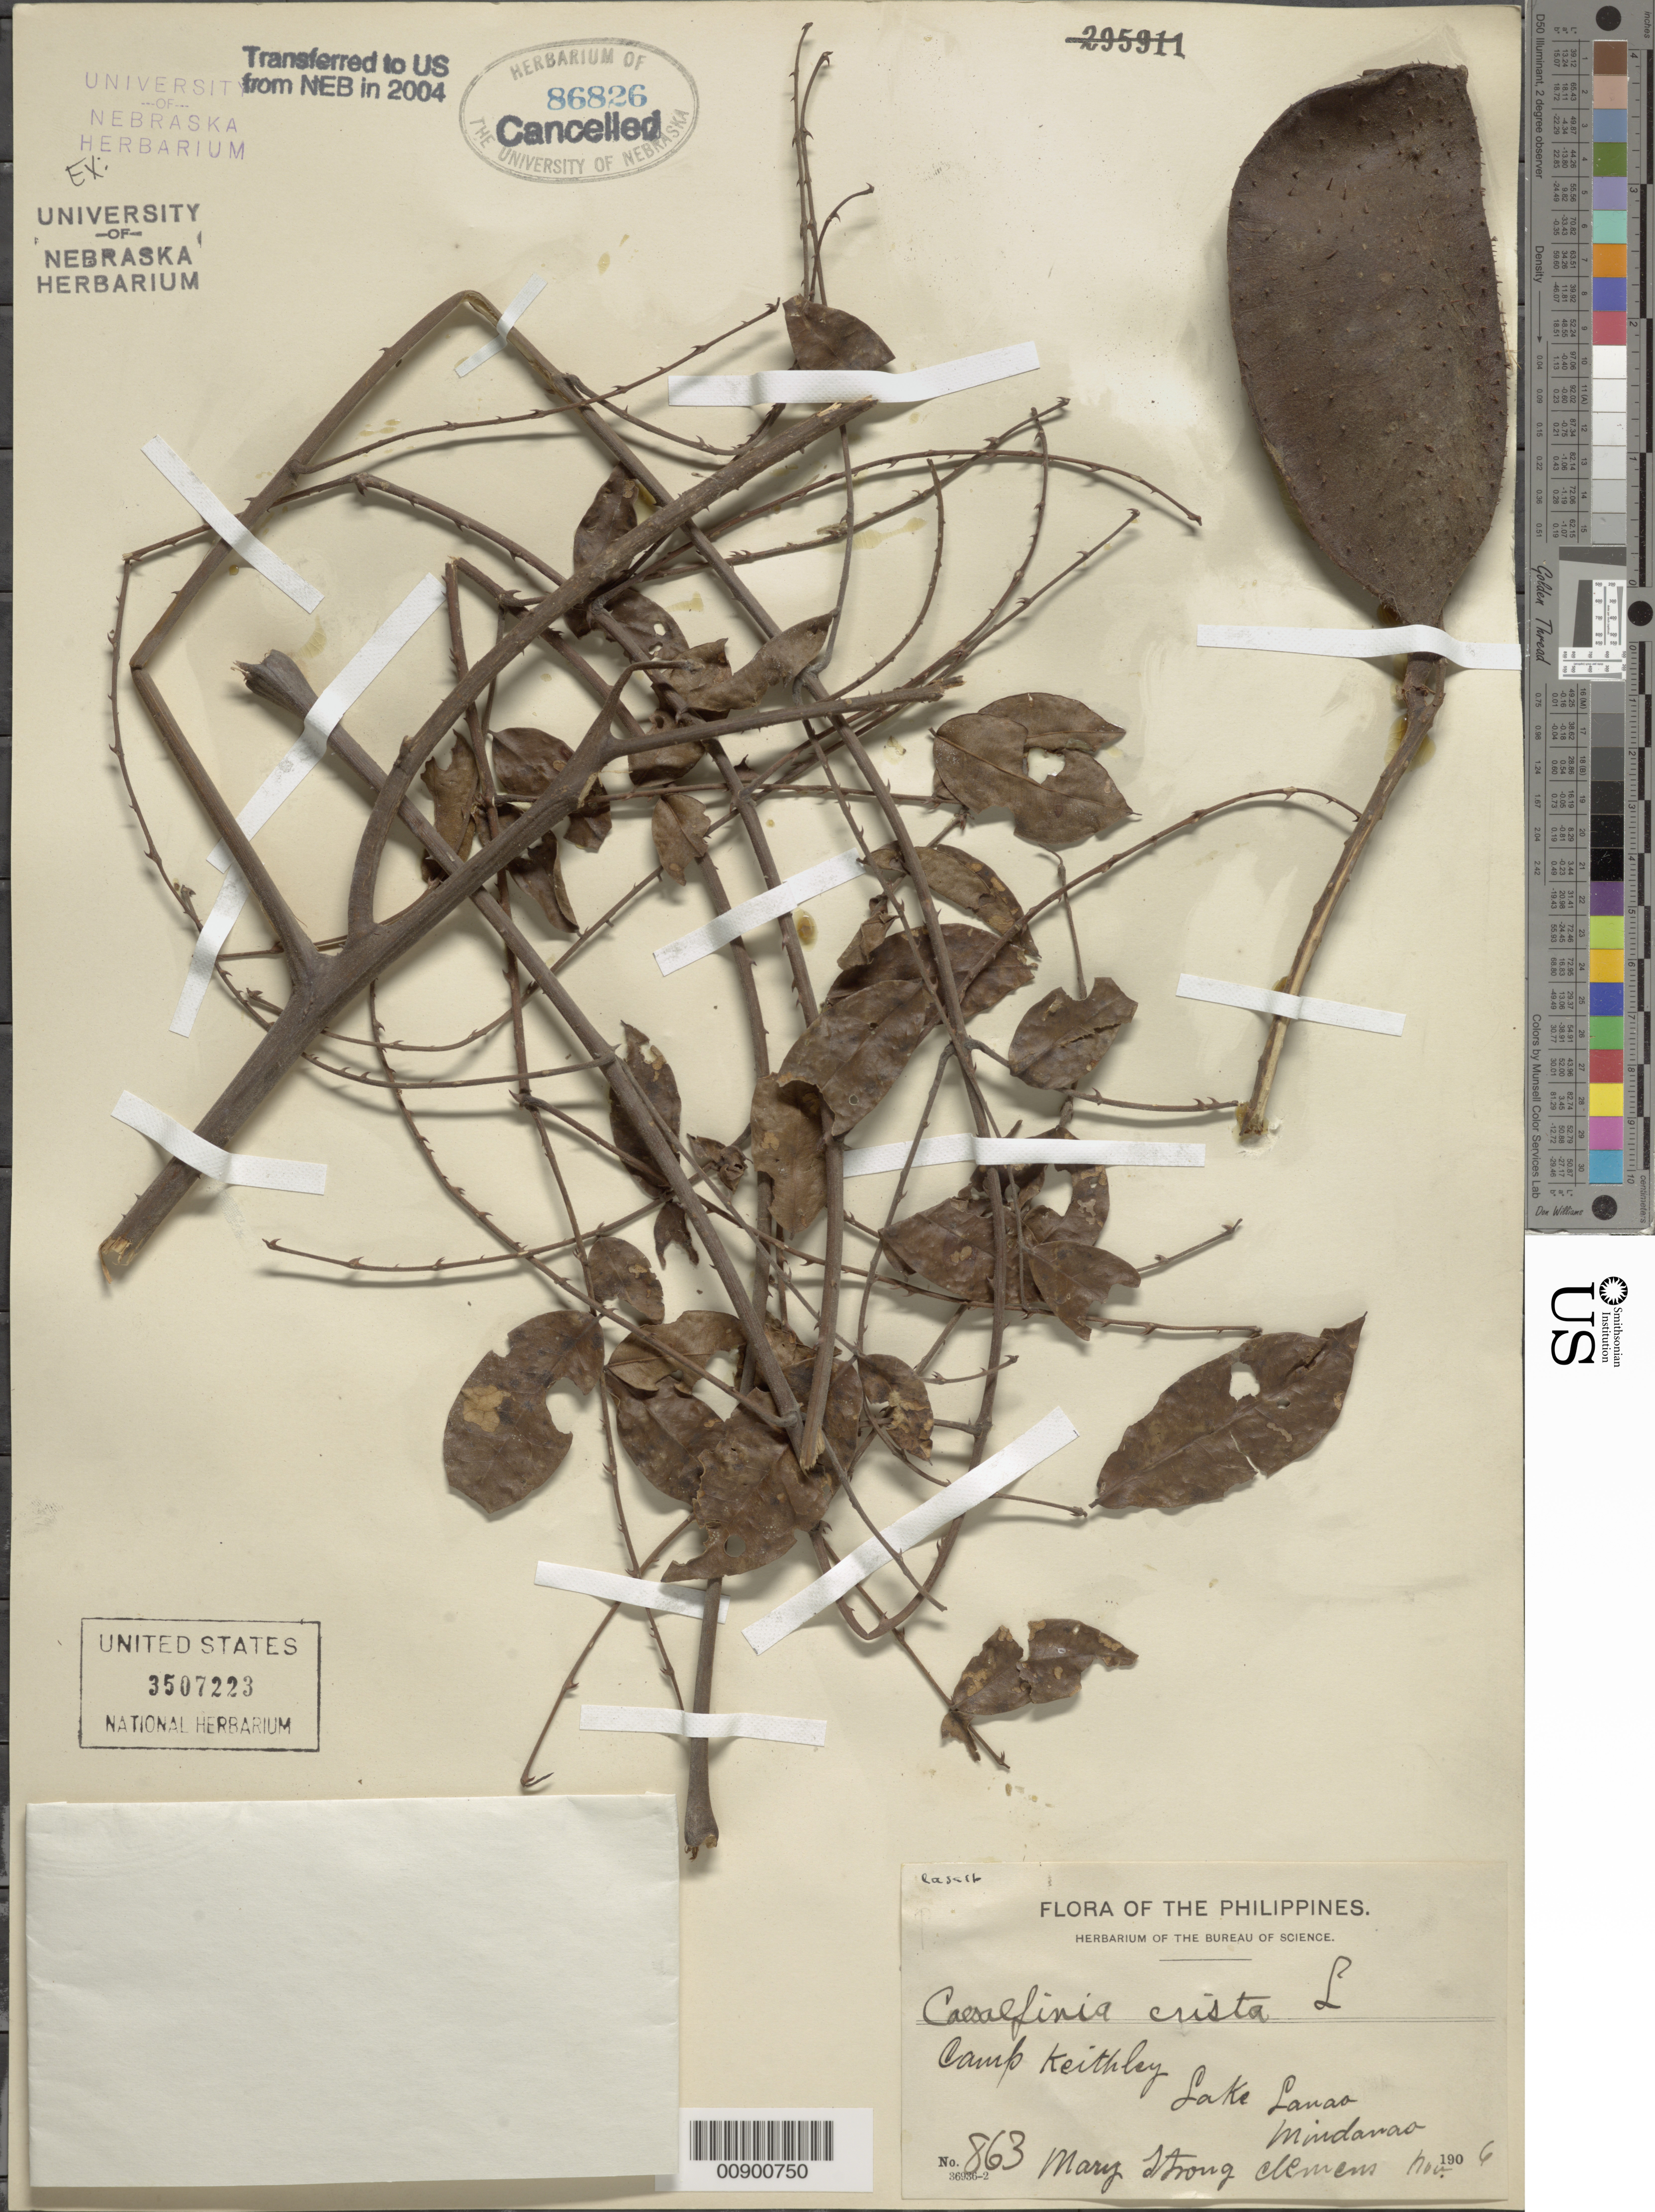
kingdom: Plantae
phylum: Tracheophyta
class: Magnoliopsida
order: Fabales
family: Fabaceae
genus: Guilandina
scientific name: Guilandina major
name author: (Medik.) Small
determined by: Strong, Mark T., (BOT), Smithsonian Institution - National Museum of Natural History (UNITED STATES)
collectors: M. S. Clemens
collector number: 863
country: Philippines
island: Mindanao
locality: Lake Lanao, Camp Keithley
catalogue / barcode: US 3507223